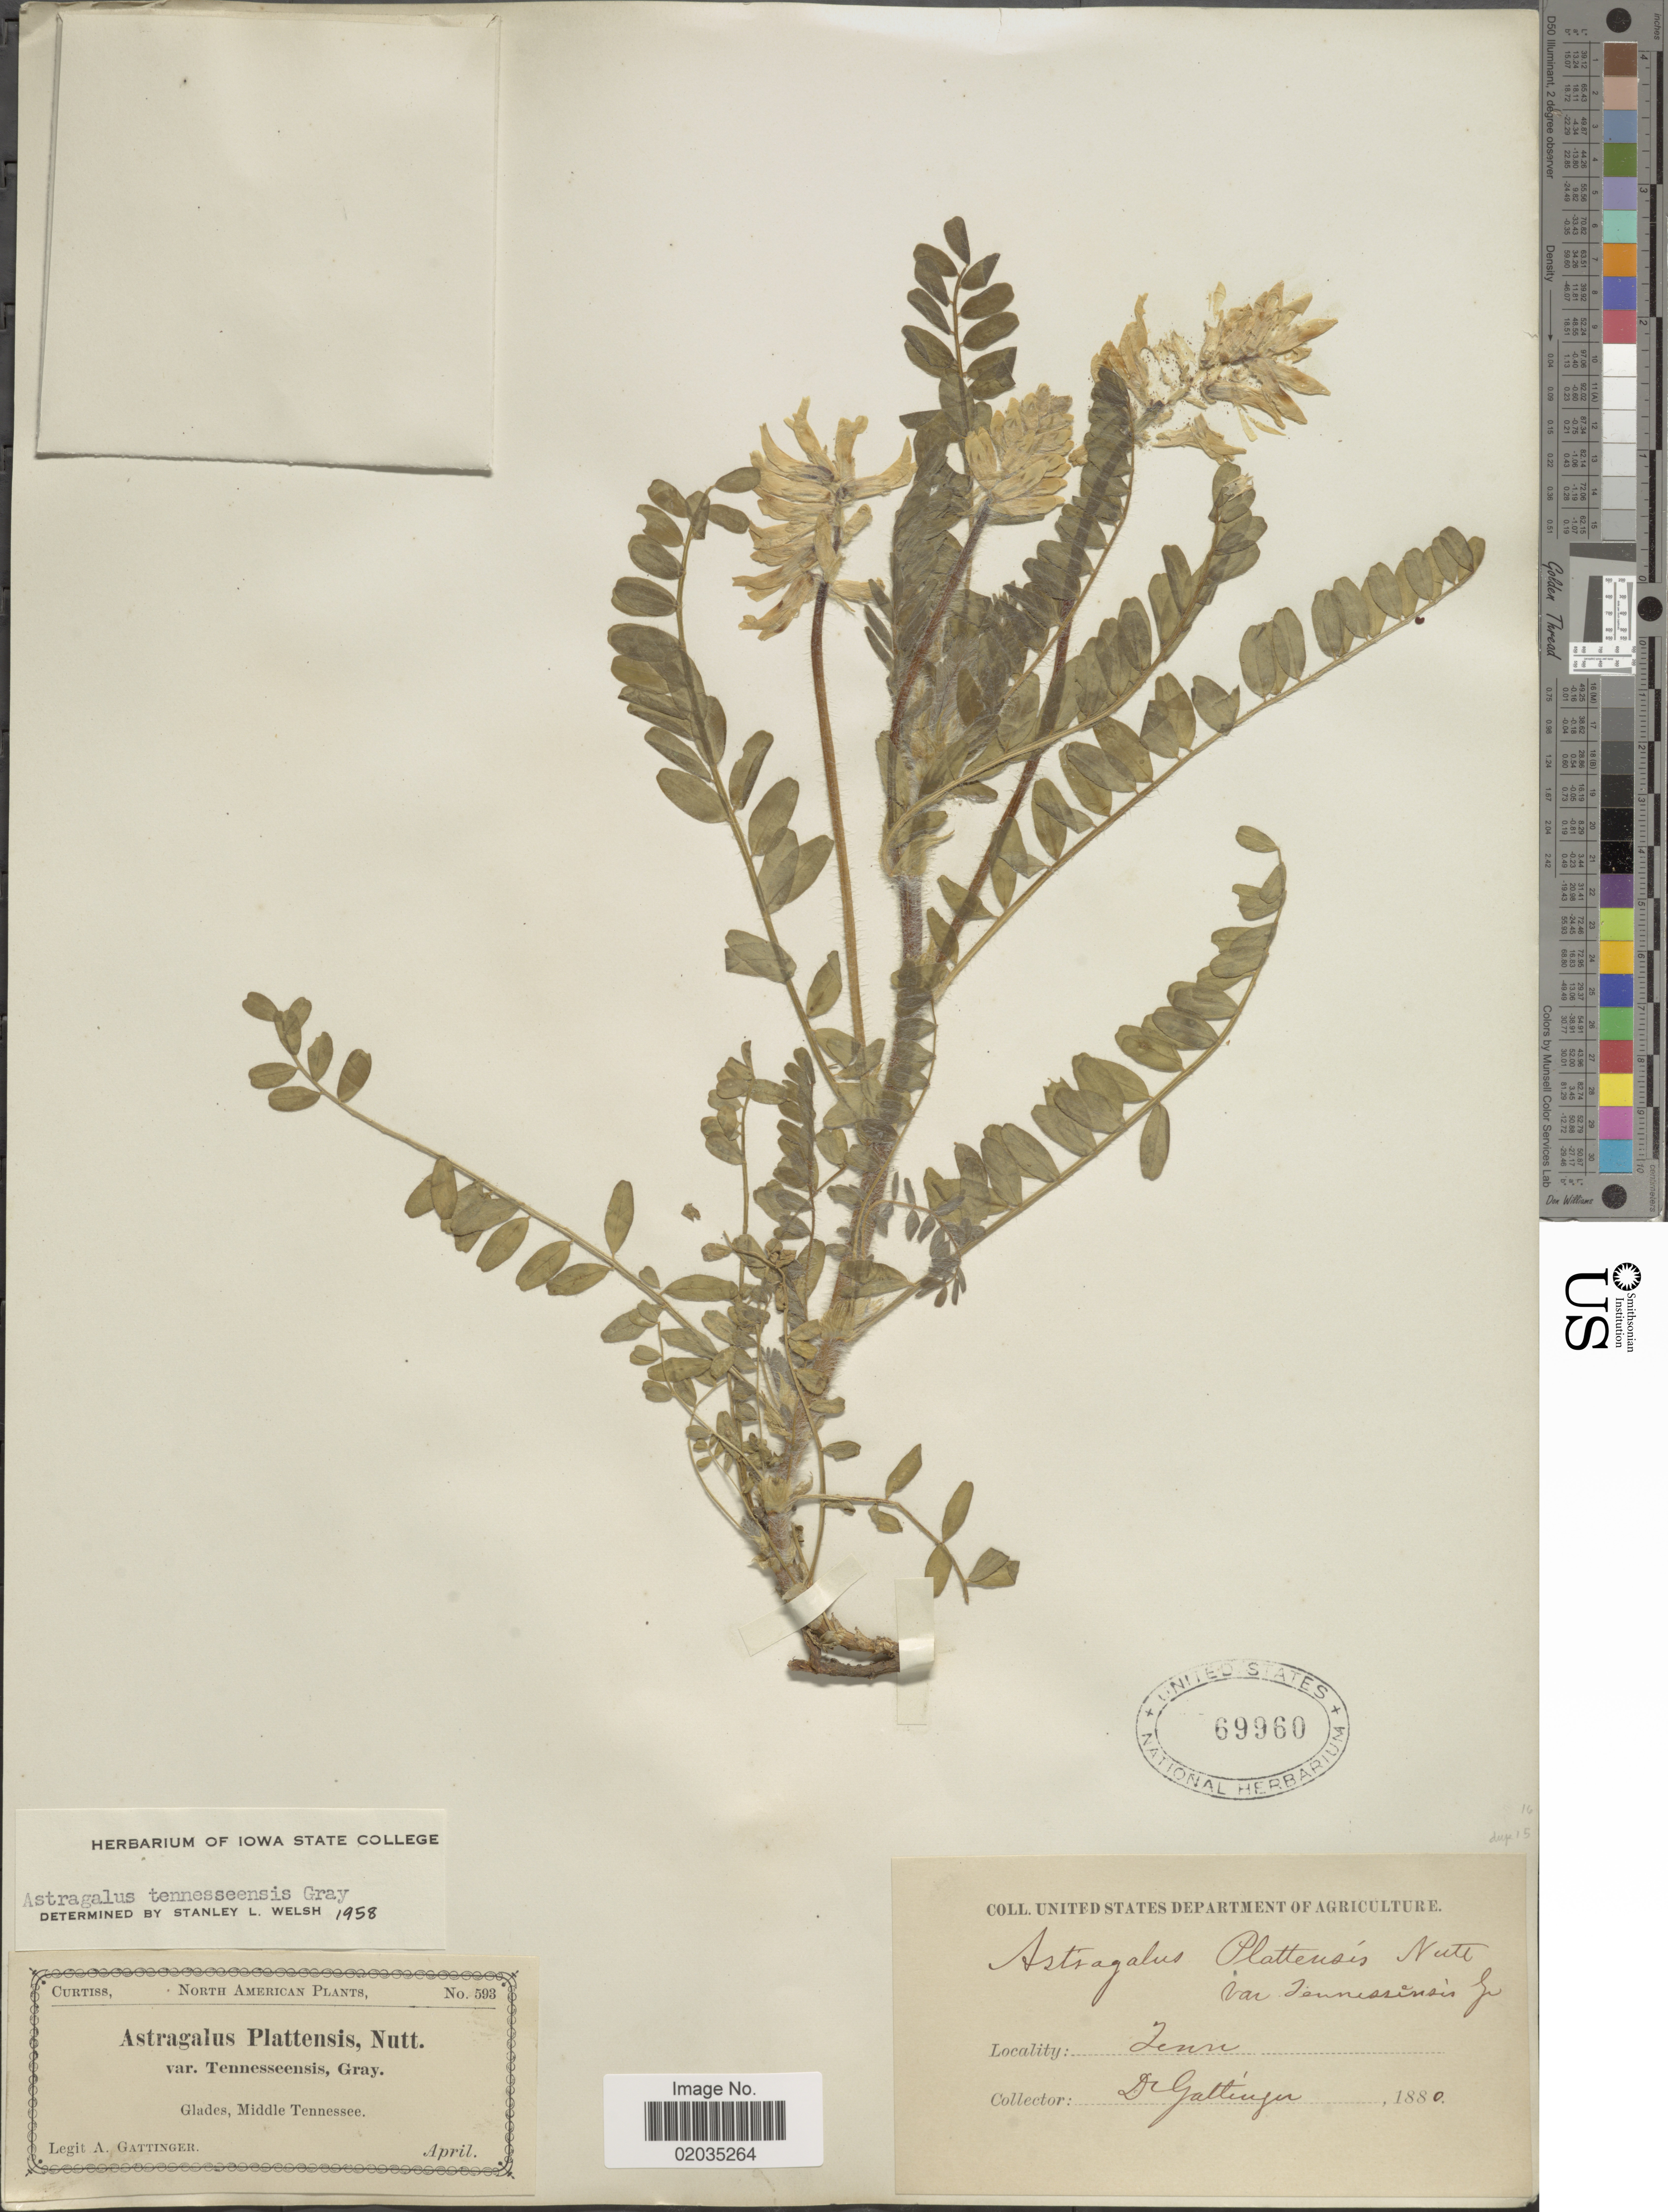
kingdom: Plantae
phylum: Tracheophyta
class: Magnoliopsida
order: Fabales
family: Fabaceae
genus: Astragalus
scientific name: Astragalus tennesseensis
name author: A. Gray ex Chapm.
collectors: A. Gattinger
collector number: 593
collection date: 1880-04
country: United States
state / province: Tennessee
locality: Glades, Middle Tennessee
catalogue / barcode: US 69960